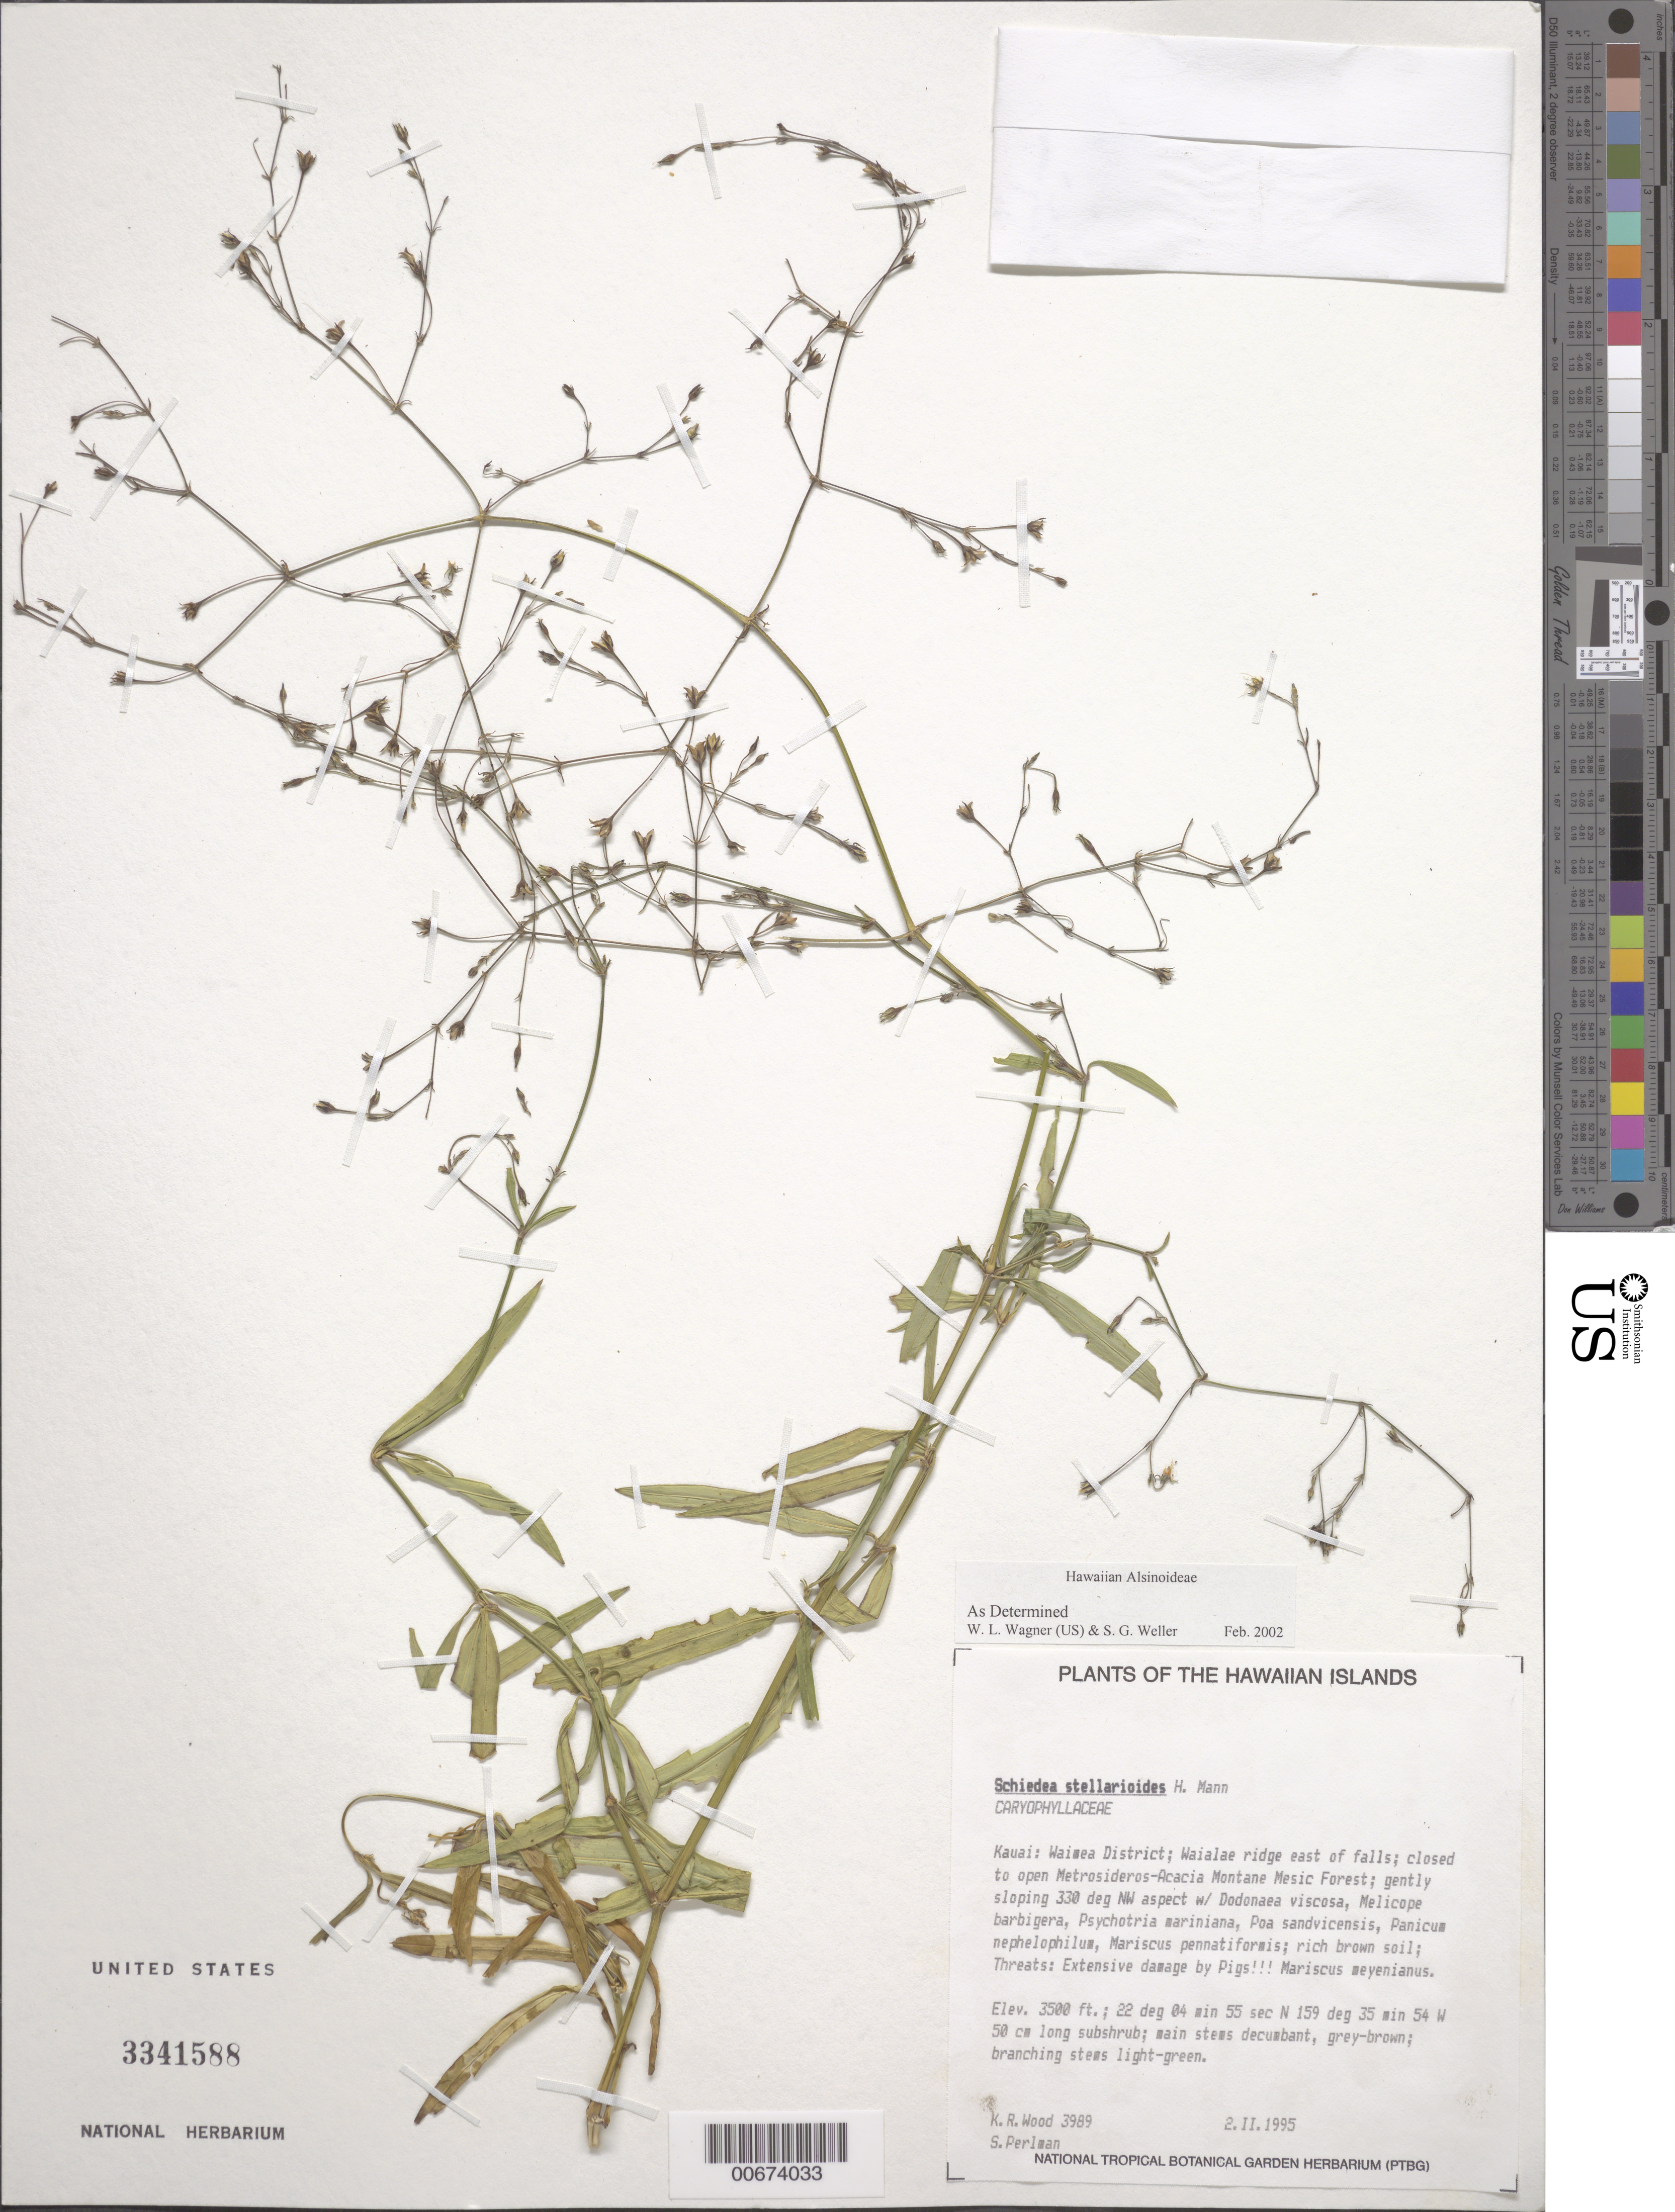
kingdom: Plantae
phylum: Tracheophyta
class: Magnoliopsida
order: Caryophyllales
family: Caryophyllaceae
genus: Schiedea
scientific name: Schiedea stellarioides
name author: H. Mann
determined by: Wagner, W. L.; Weller, Stephen G.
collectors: K. R. Wood & S. P. Perlman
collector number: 3989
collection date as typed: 2 Feb 1995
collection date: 1995-02-02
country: United States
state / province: Hawaii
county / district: Kauai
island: Kaua'i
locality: Waimea District, Waialae ridge E of falls.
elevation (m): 1067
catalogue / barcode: US 3341588